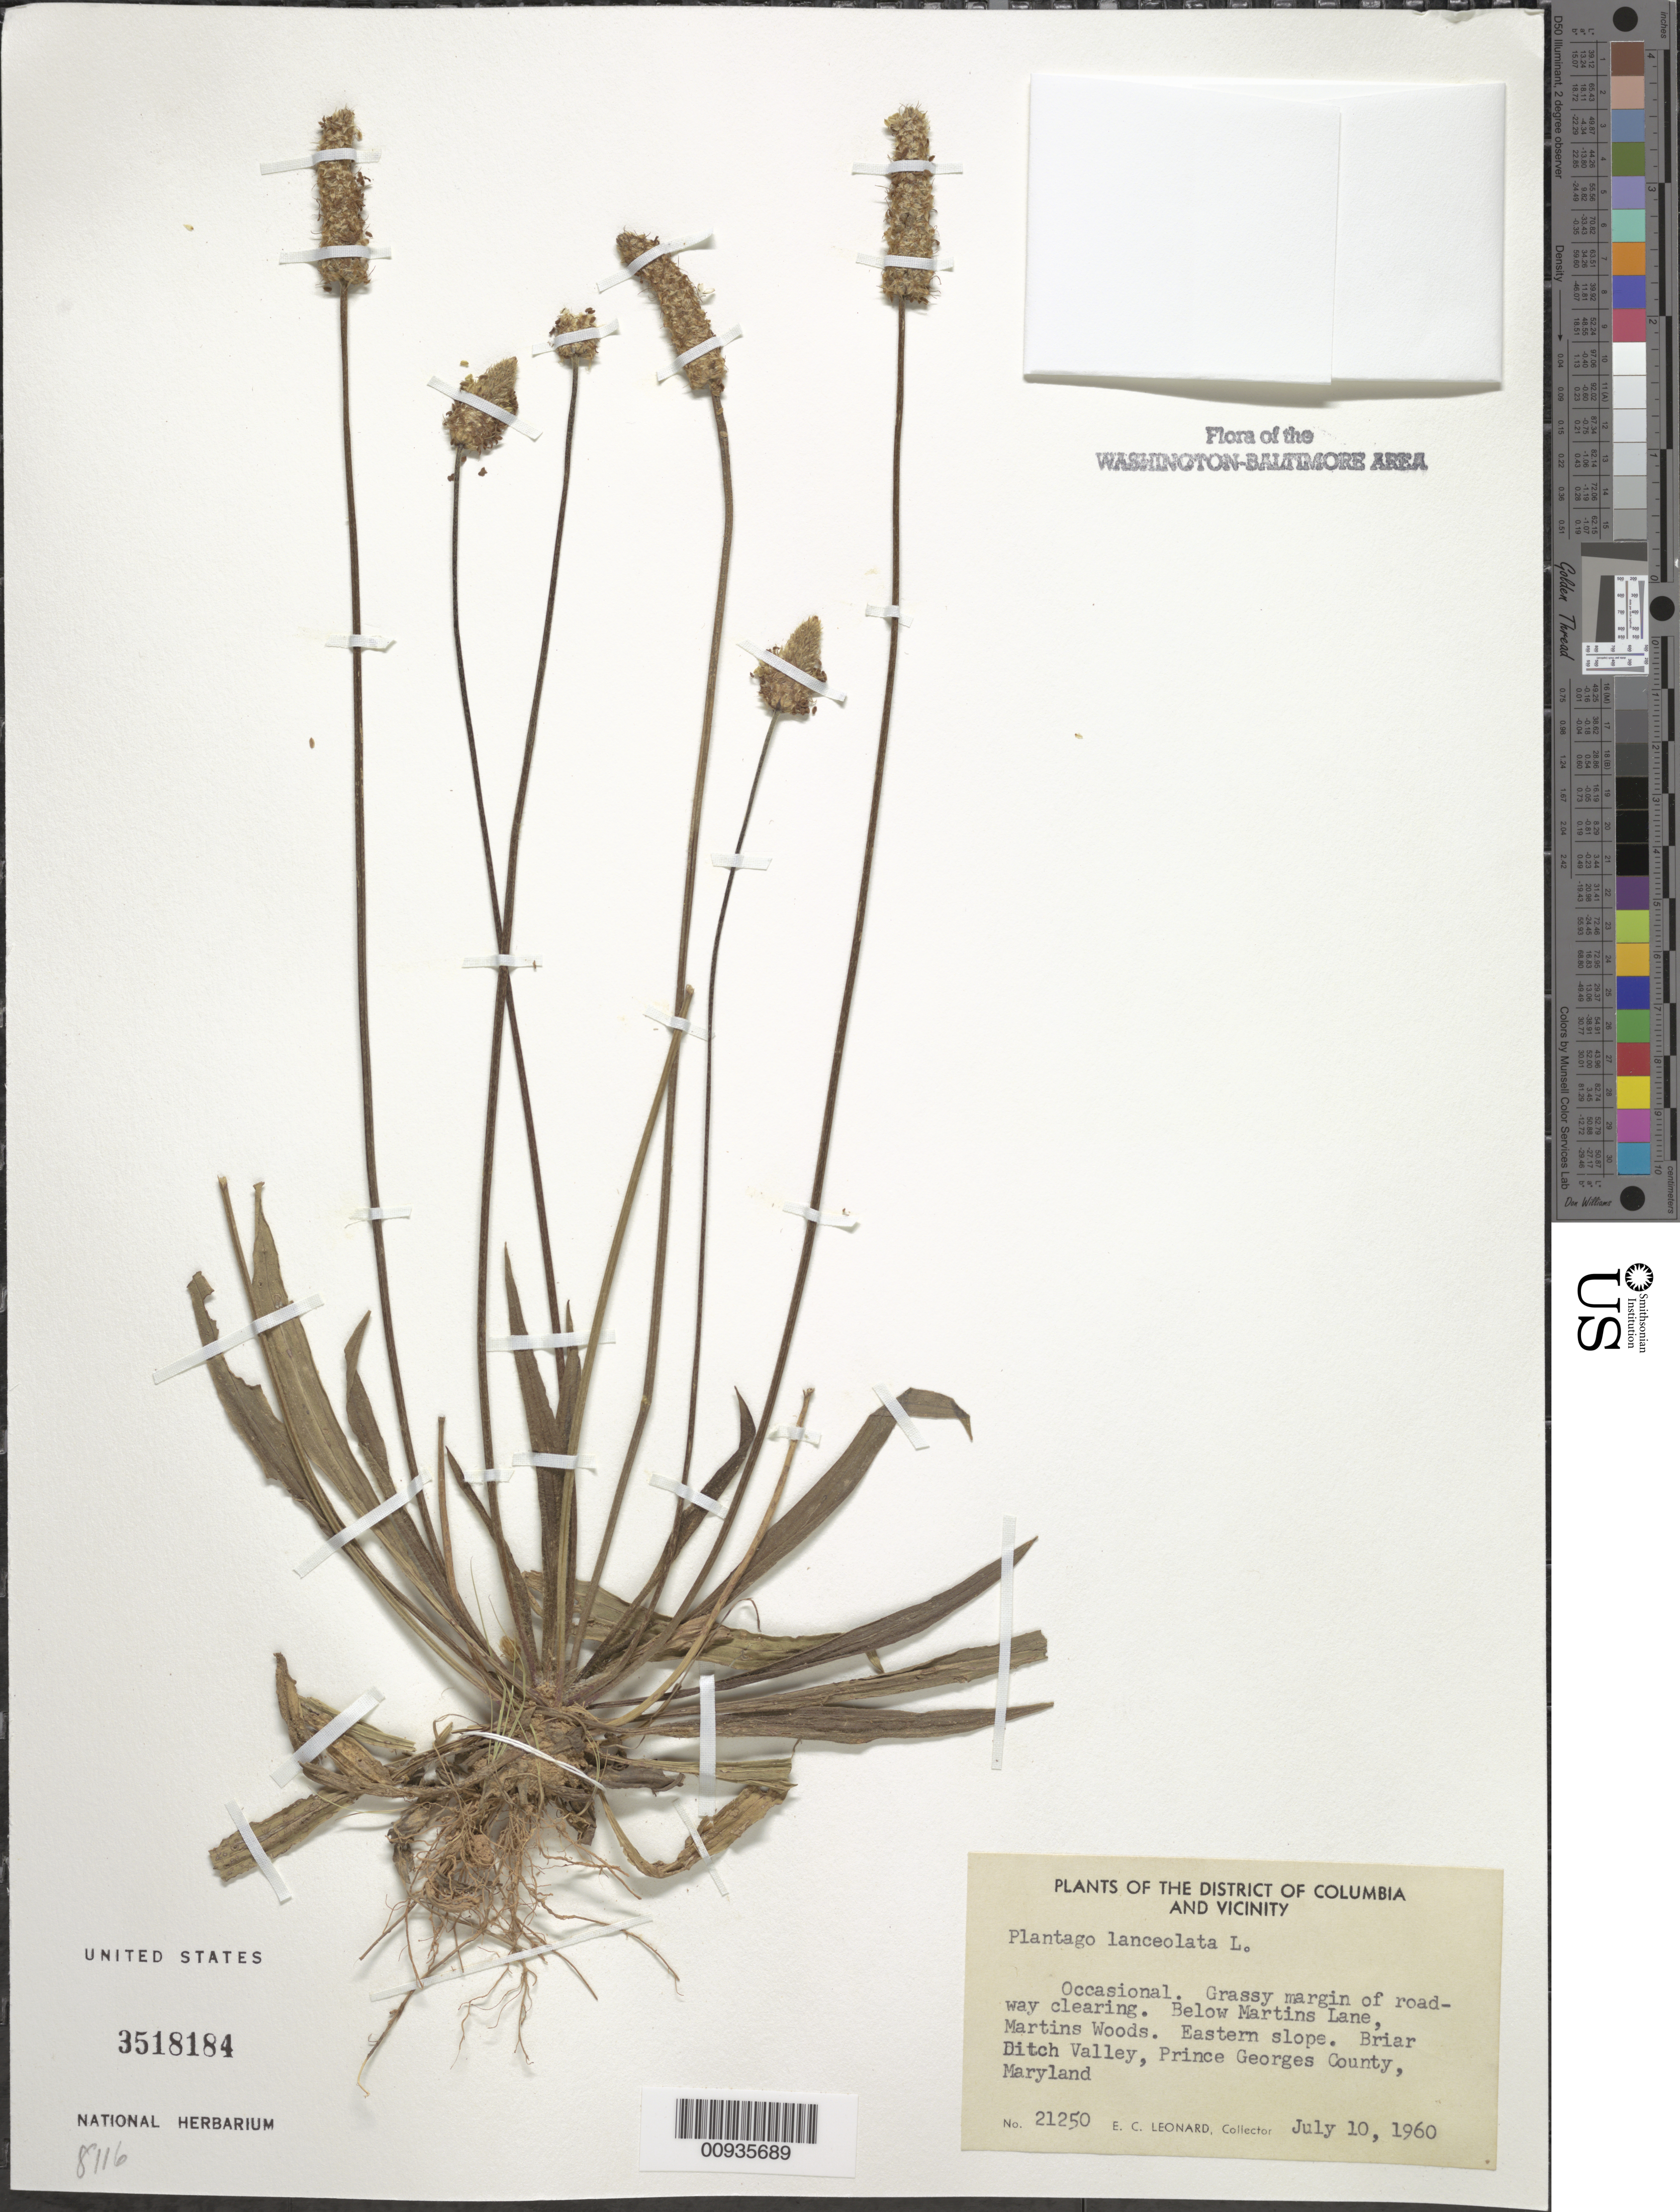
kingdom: Plantae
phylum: Tracheophyta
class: Magnoliopsida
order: Lamiales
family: Plantaginaceae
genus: Plantago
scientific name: Plantago lanceolata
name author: L.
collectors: E. C. Leonard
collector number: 21250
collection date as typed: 10 Jul 1960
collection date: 1960-07-10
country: United States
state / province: Maryland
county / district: Prince George's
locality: east bank of Briar Ditch Valley, Martins Lane in Martins Woods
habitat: grassy margin of roadway clearing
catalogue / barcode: US 3518184